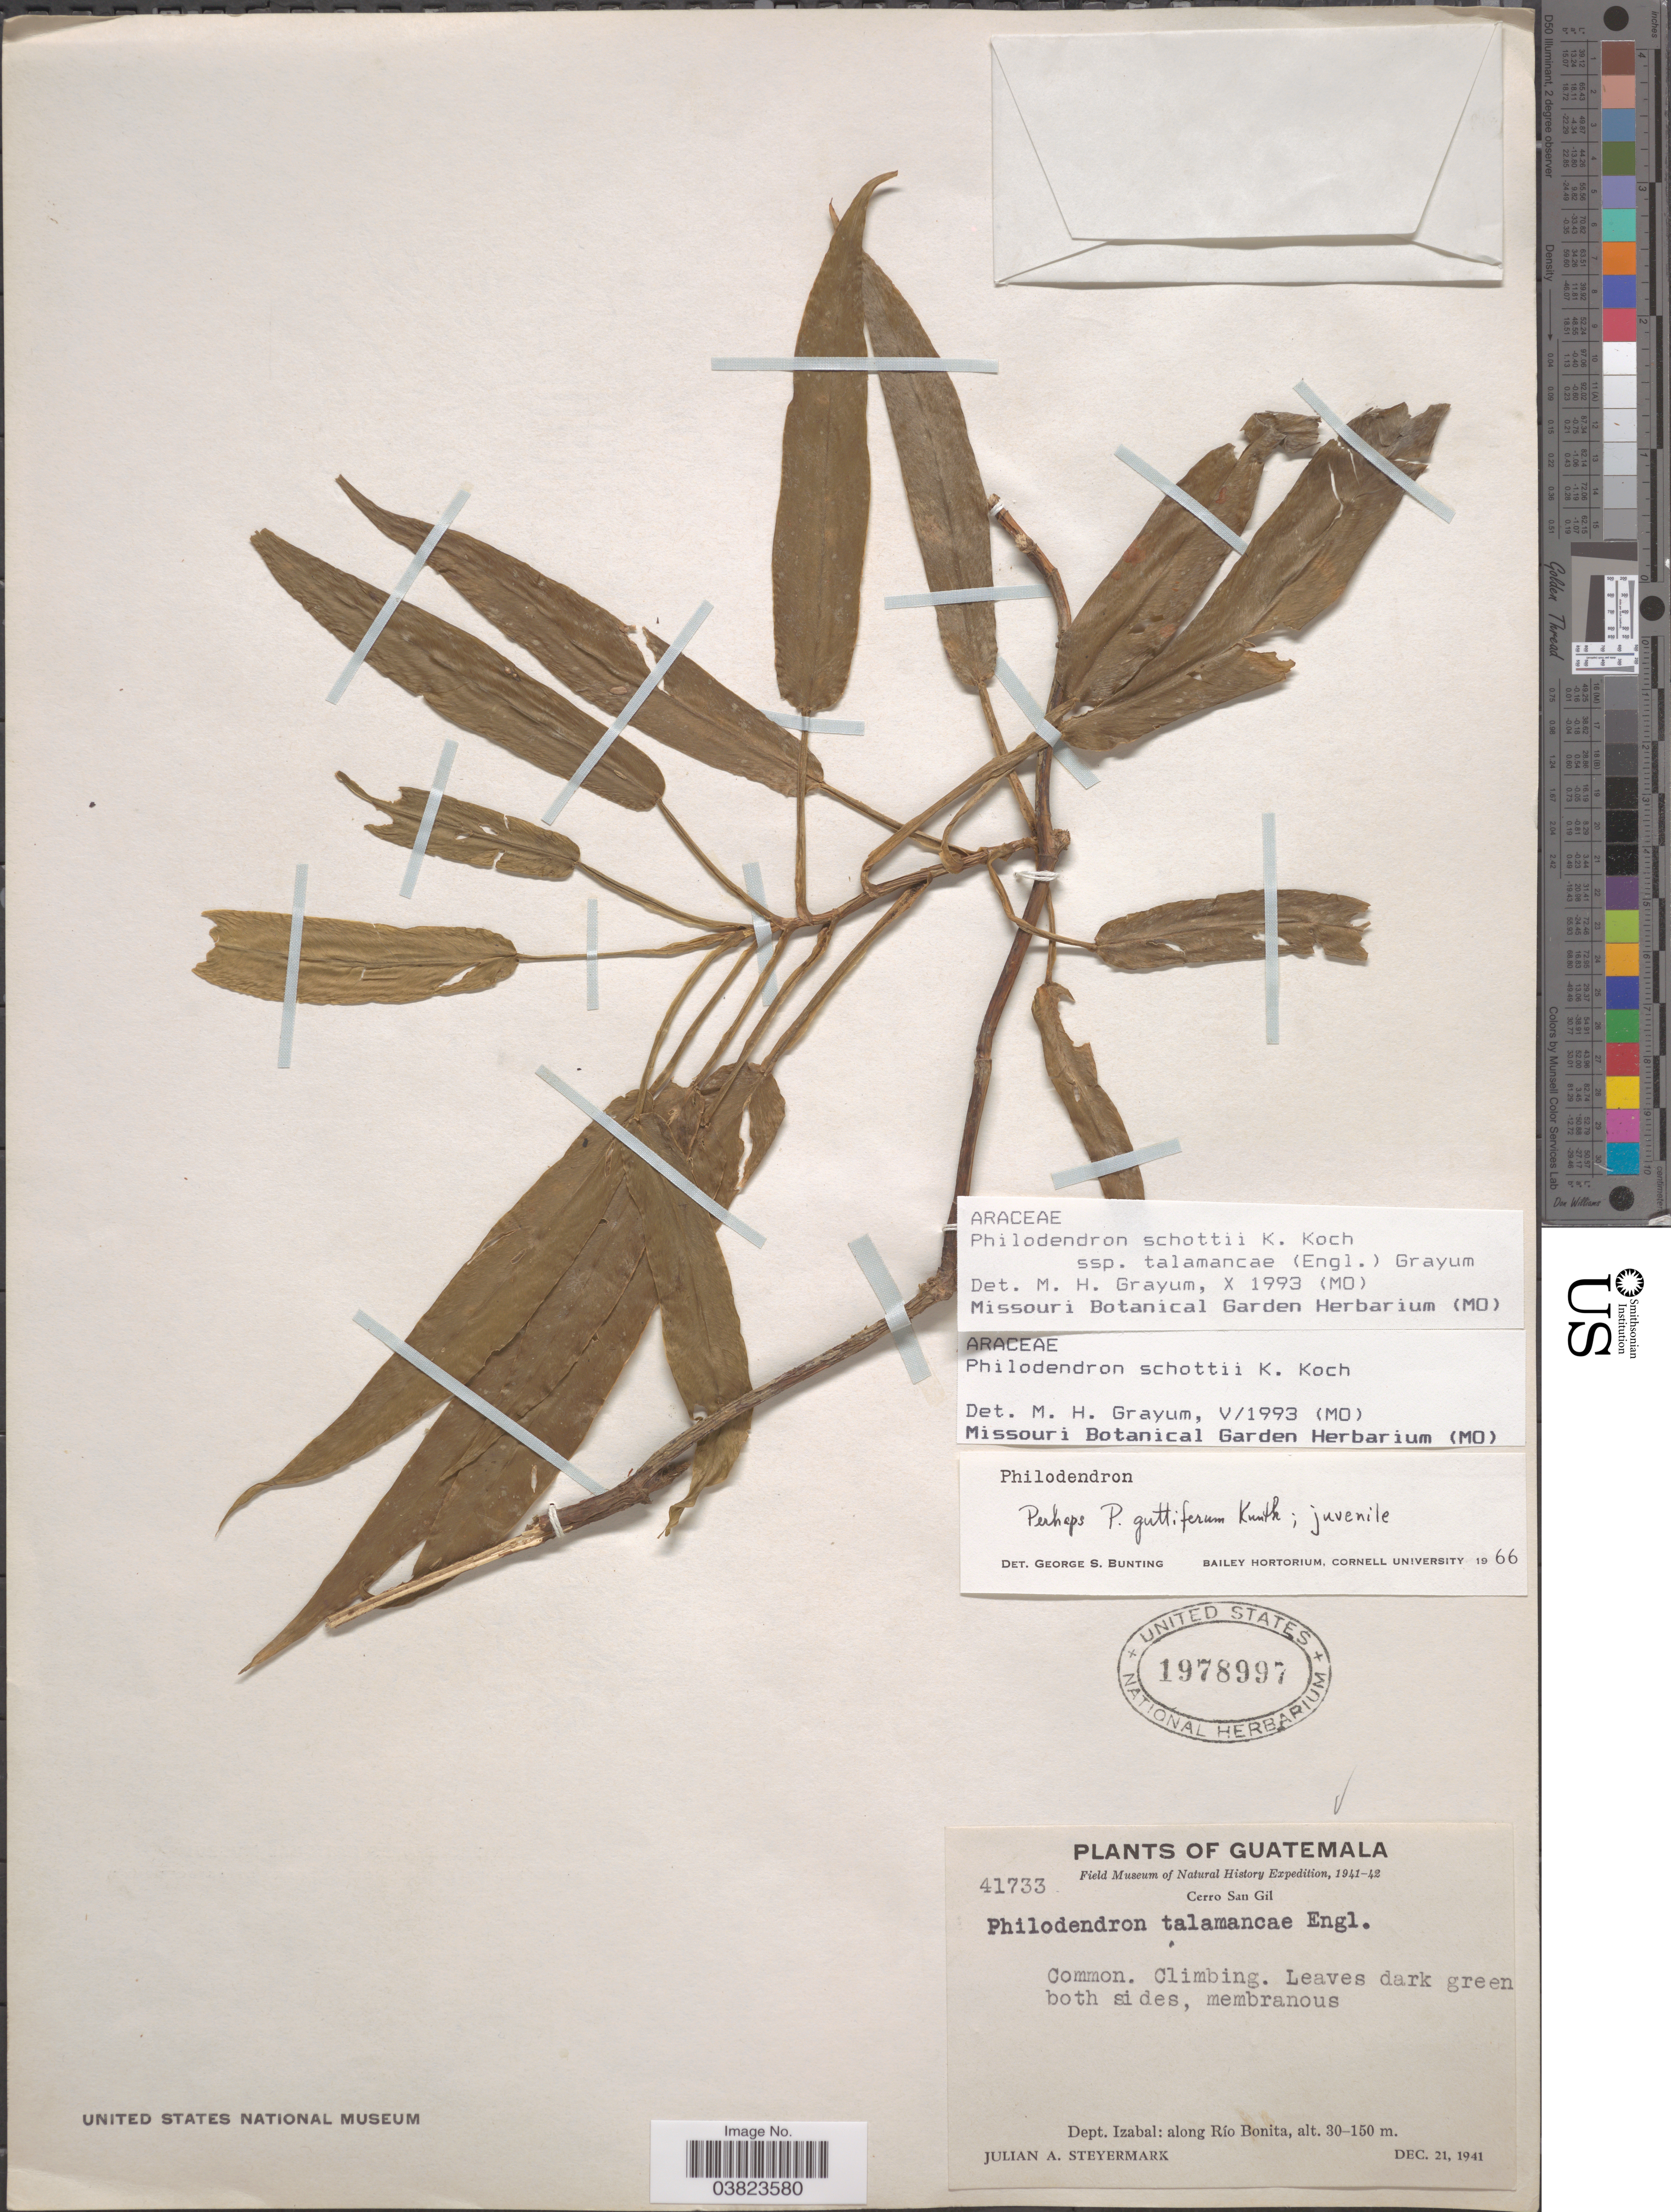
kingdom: Plantae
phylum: Tracheophyta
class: Liliopsida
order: Alismatales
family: Araceae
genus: Philodendron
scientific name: Philodendron schottii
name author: K. Koch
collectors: J. Steyermark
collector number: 41733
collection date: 1941-12-21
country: Guatemala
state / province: Izabal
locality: Cerro San Gil. Dept. Izabal: along Río Bonita.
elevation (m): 30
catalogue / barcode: US 1978997